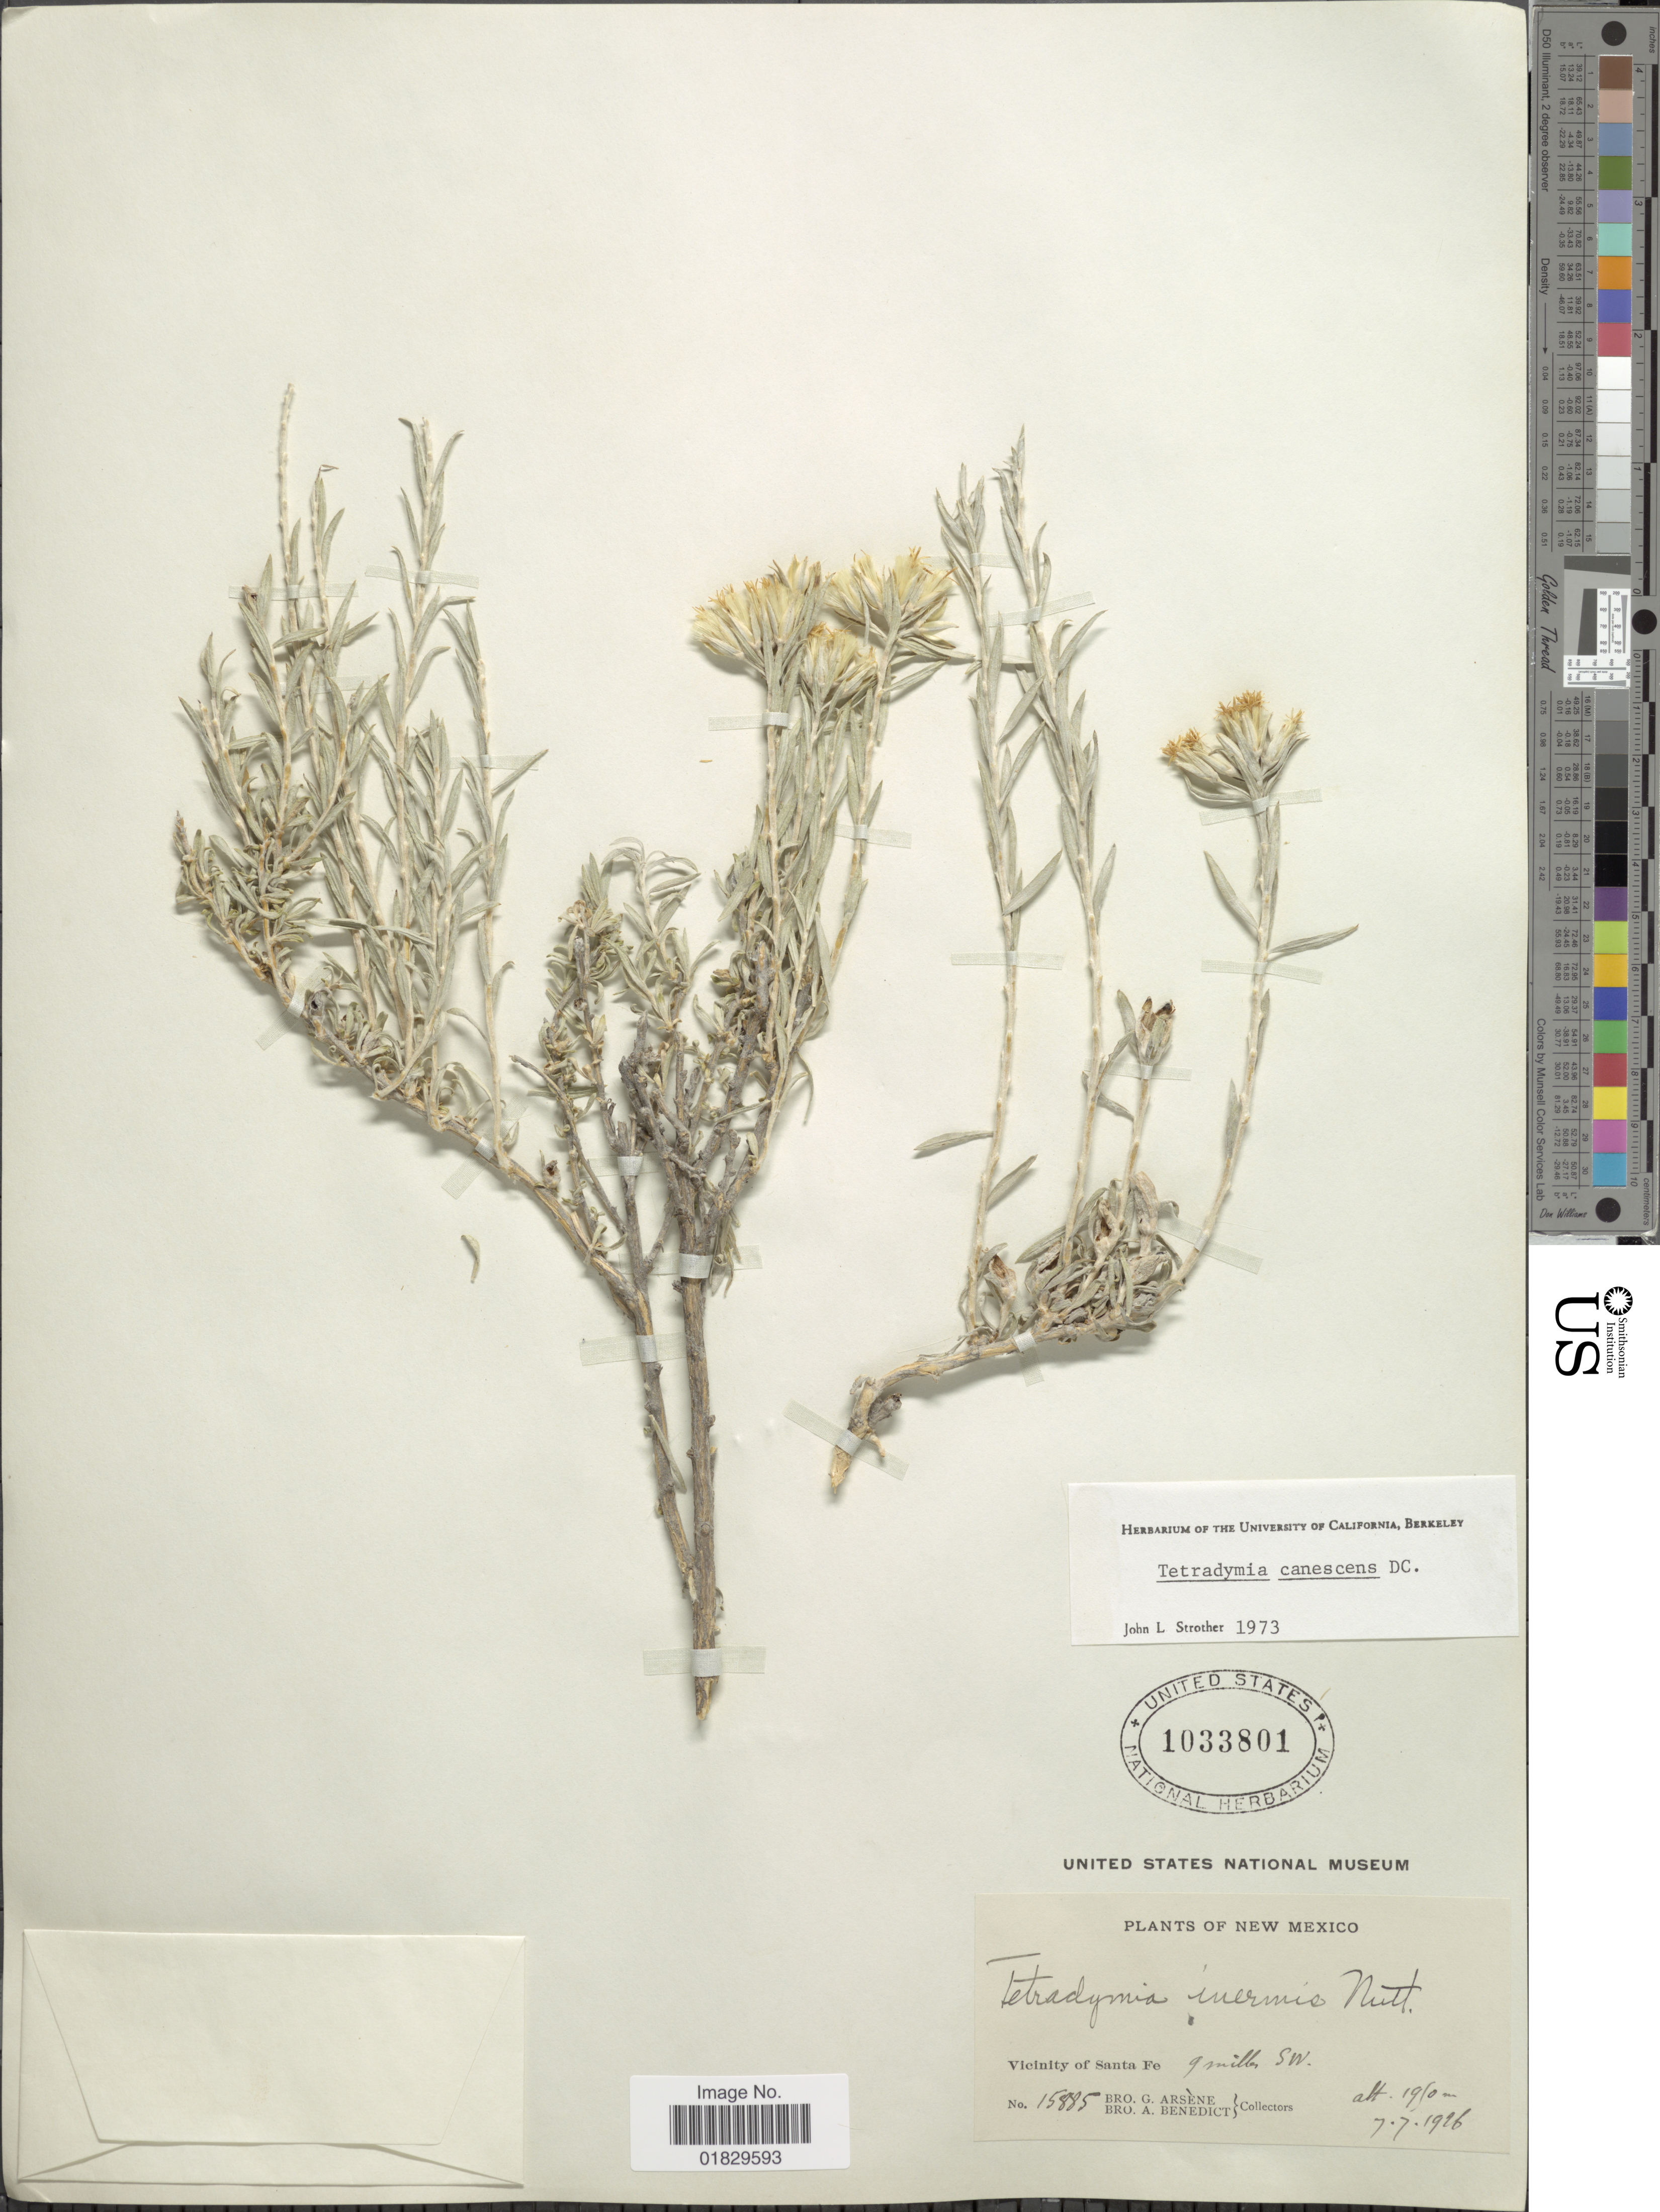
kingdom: Plantae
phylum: Tracheophyta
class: Magnoliopsida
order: Asterales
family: Asteraceae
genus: Tetradymia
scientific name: Tetradymia canescens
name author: DC.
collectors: Bro. G. Arsène & Bro. Benedict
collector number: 15885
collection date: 1926-07-07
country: United States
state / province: New Mexico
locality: Vicinity of Santa Fe, 9 miles SW.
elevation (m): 1950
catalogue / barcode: US 1033801